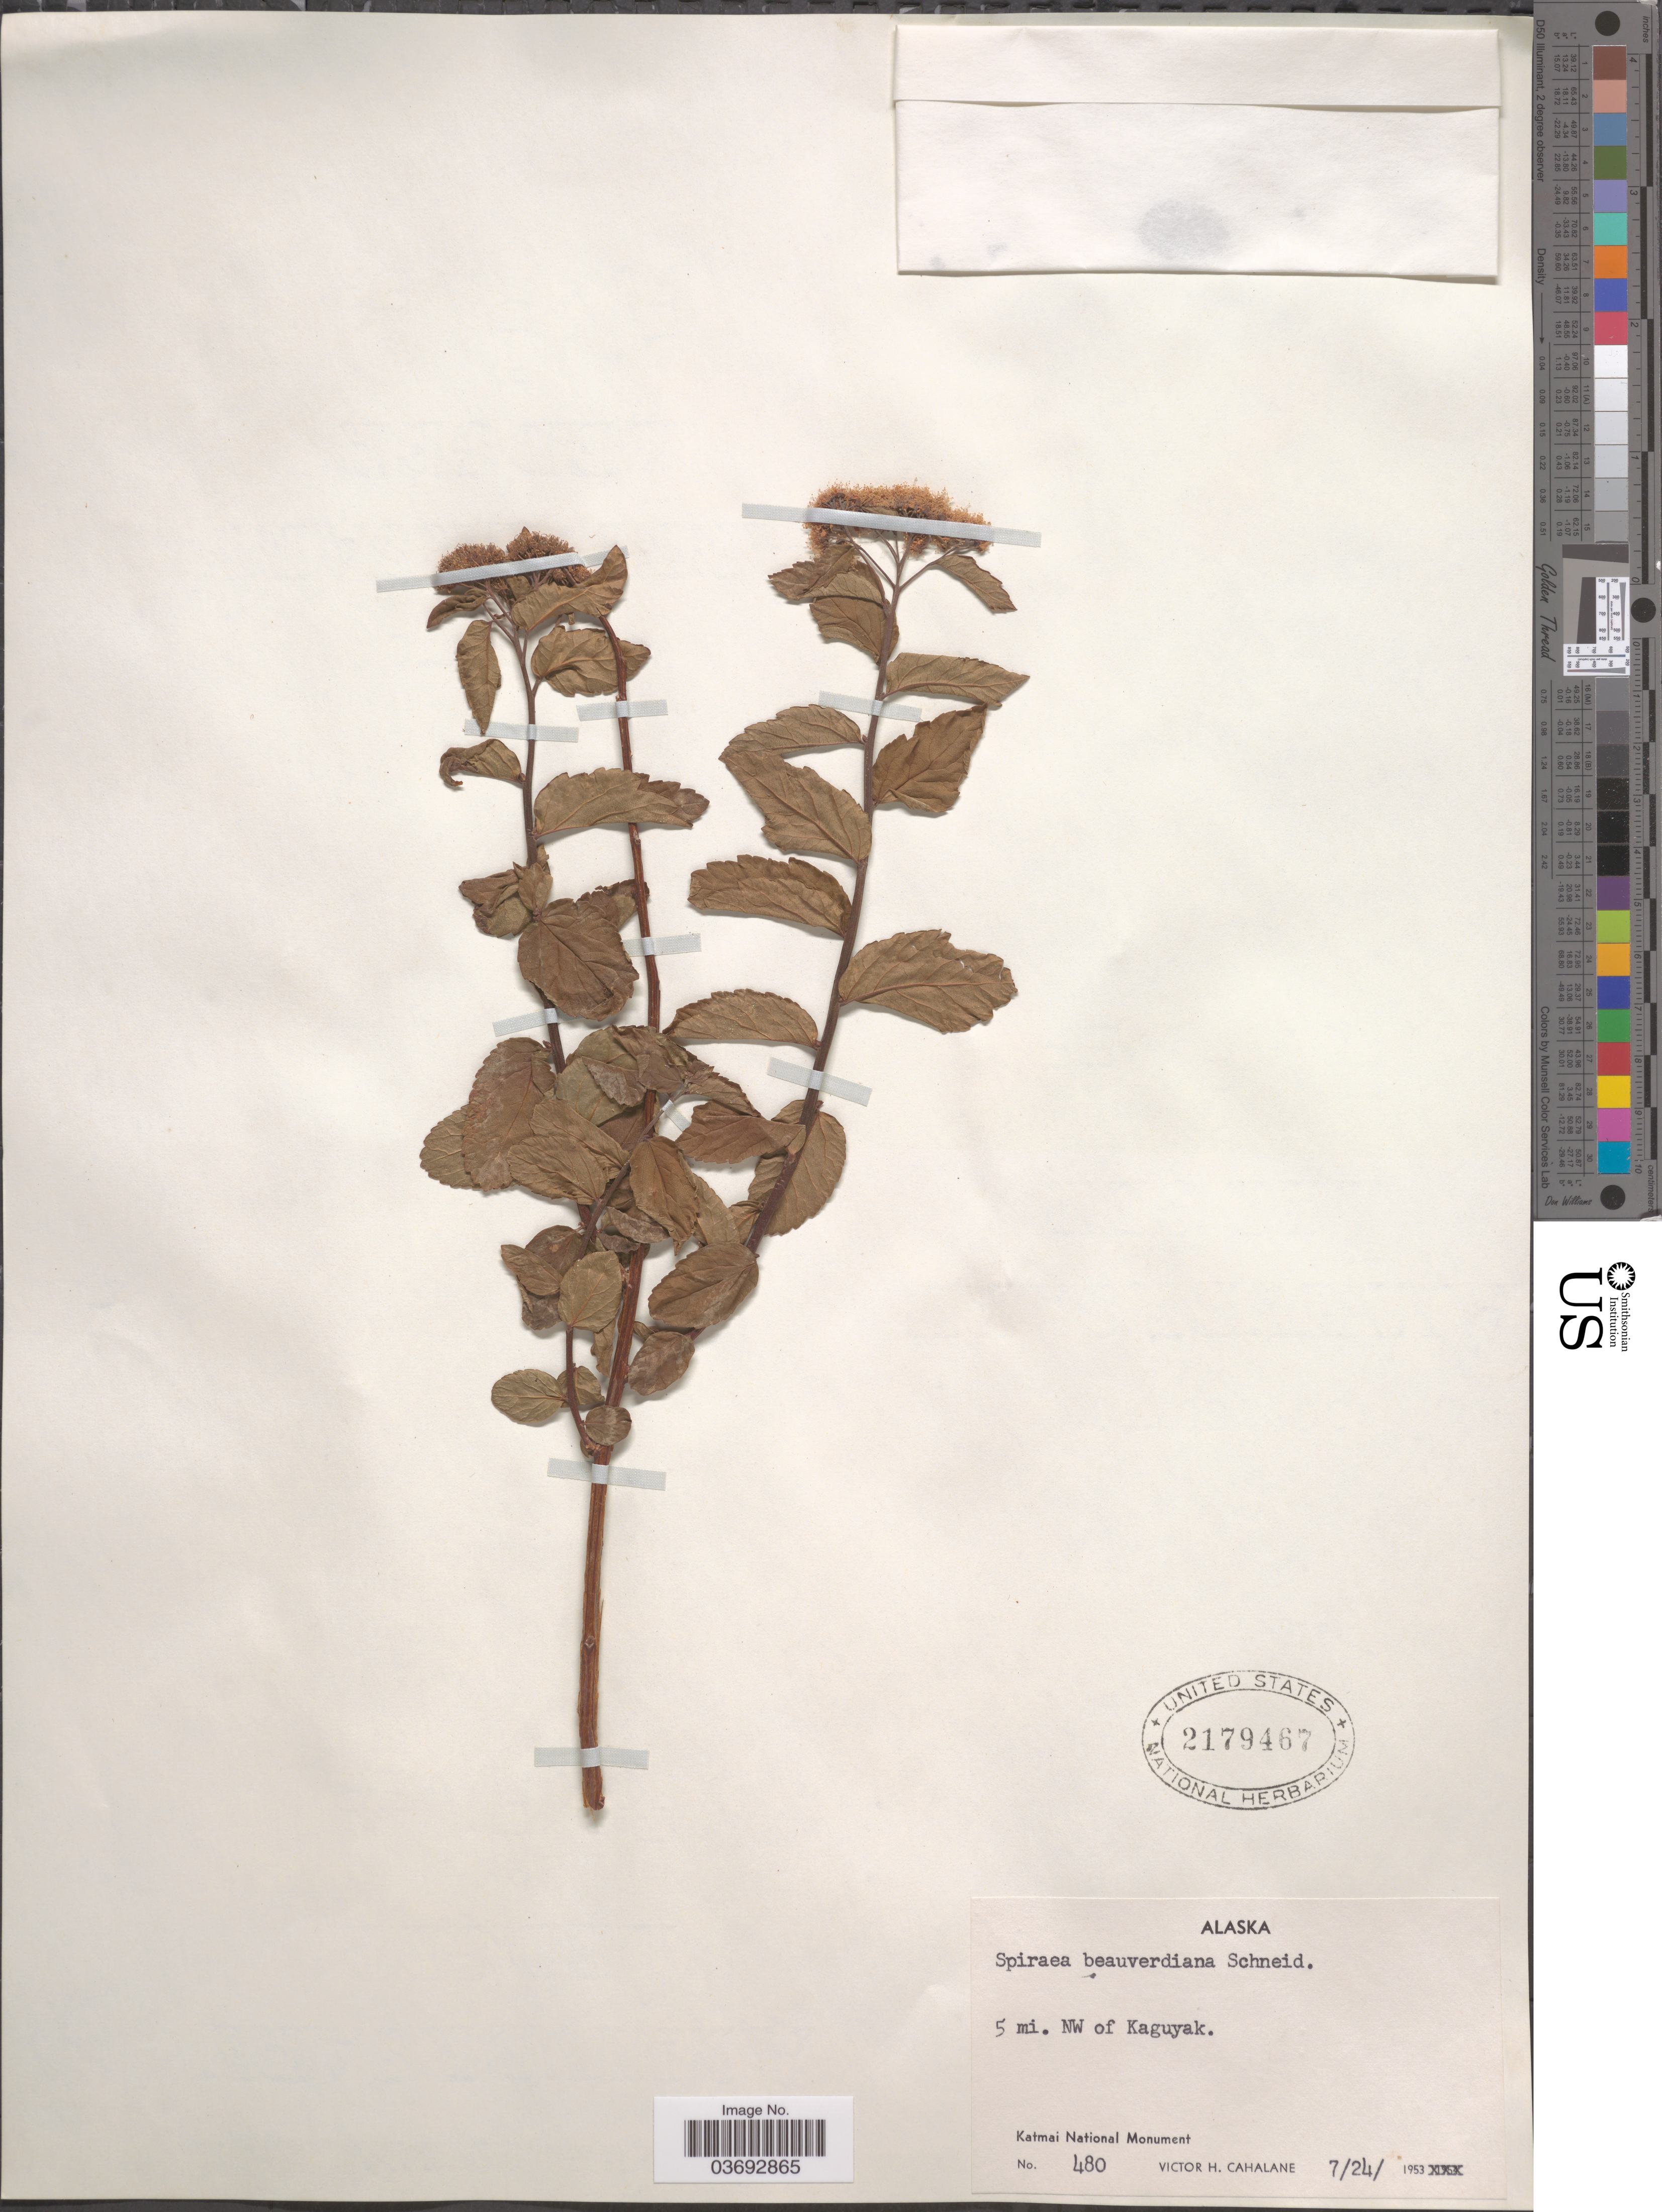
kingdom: Plantae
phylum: Tracheophyta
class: Magnoliopsida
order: Rosales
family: Rosaceae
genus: Spiraea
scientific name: Spiraea stevenii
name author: (C.K. Schneid.) Rydb.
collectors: V. Cahalane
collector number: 480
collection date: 1953-07-24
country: United States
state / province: Alaska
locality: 5 mi. NW of Kaguyak. Katmai National Monument.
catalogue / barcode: US 2179467